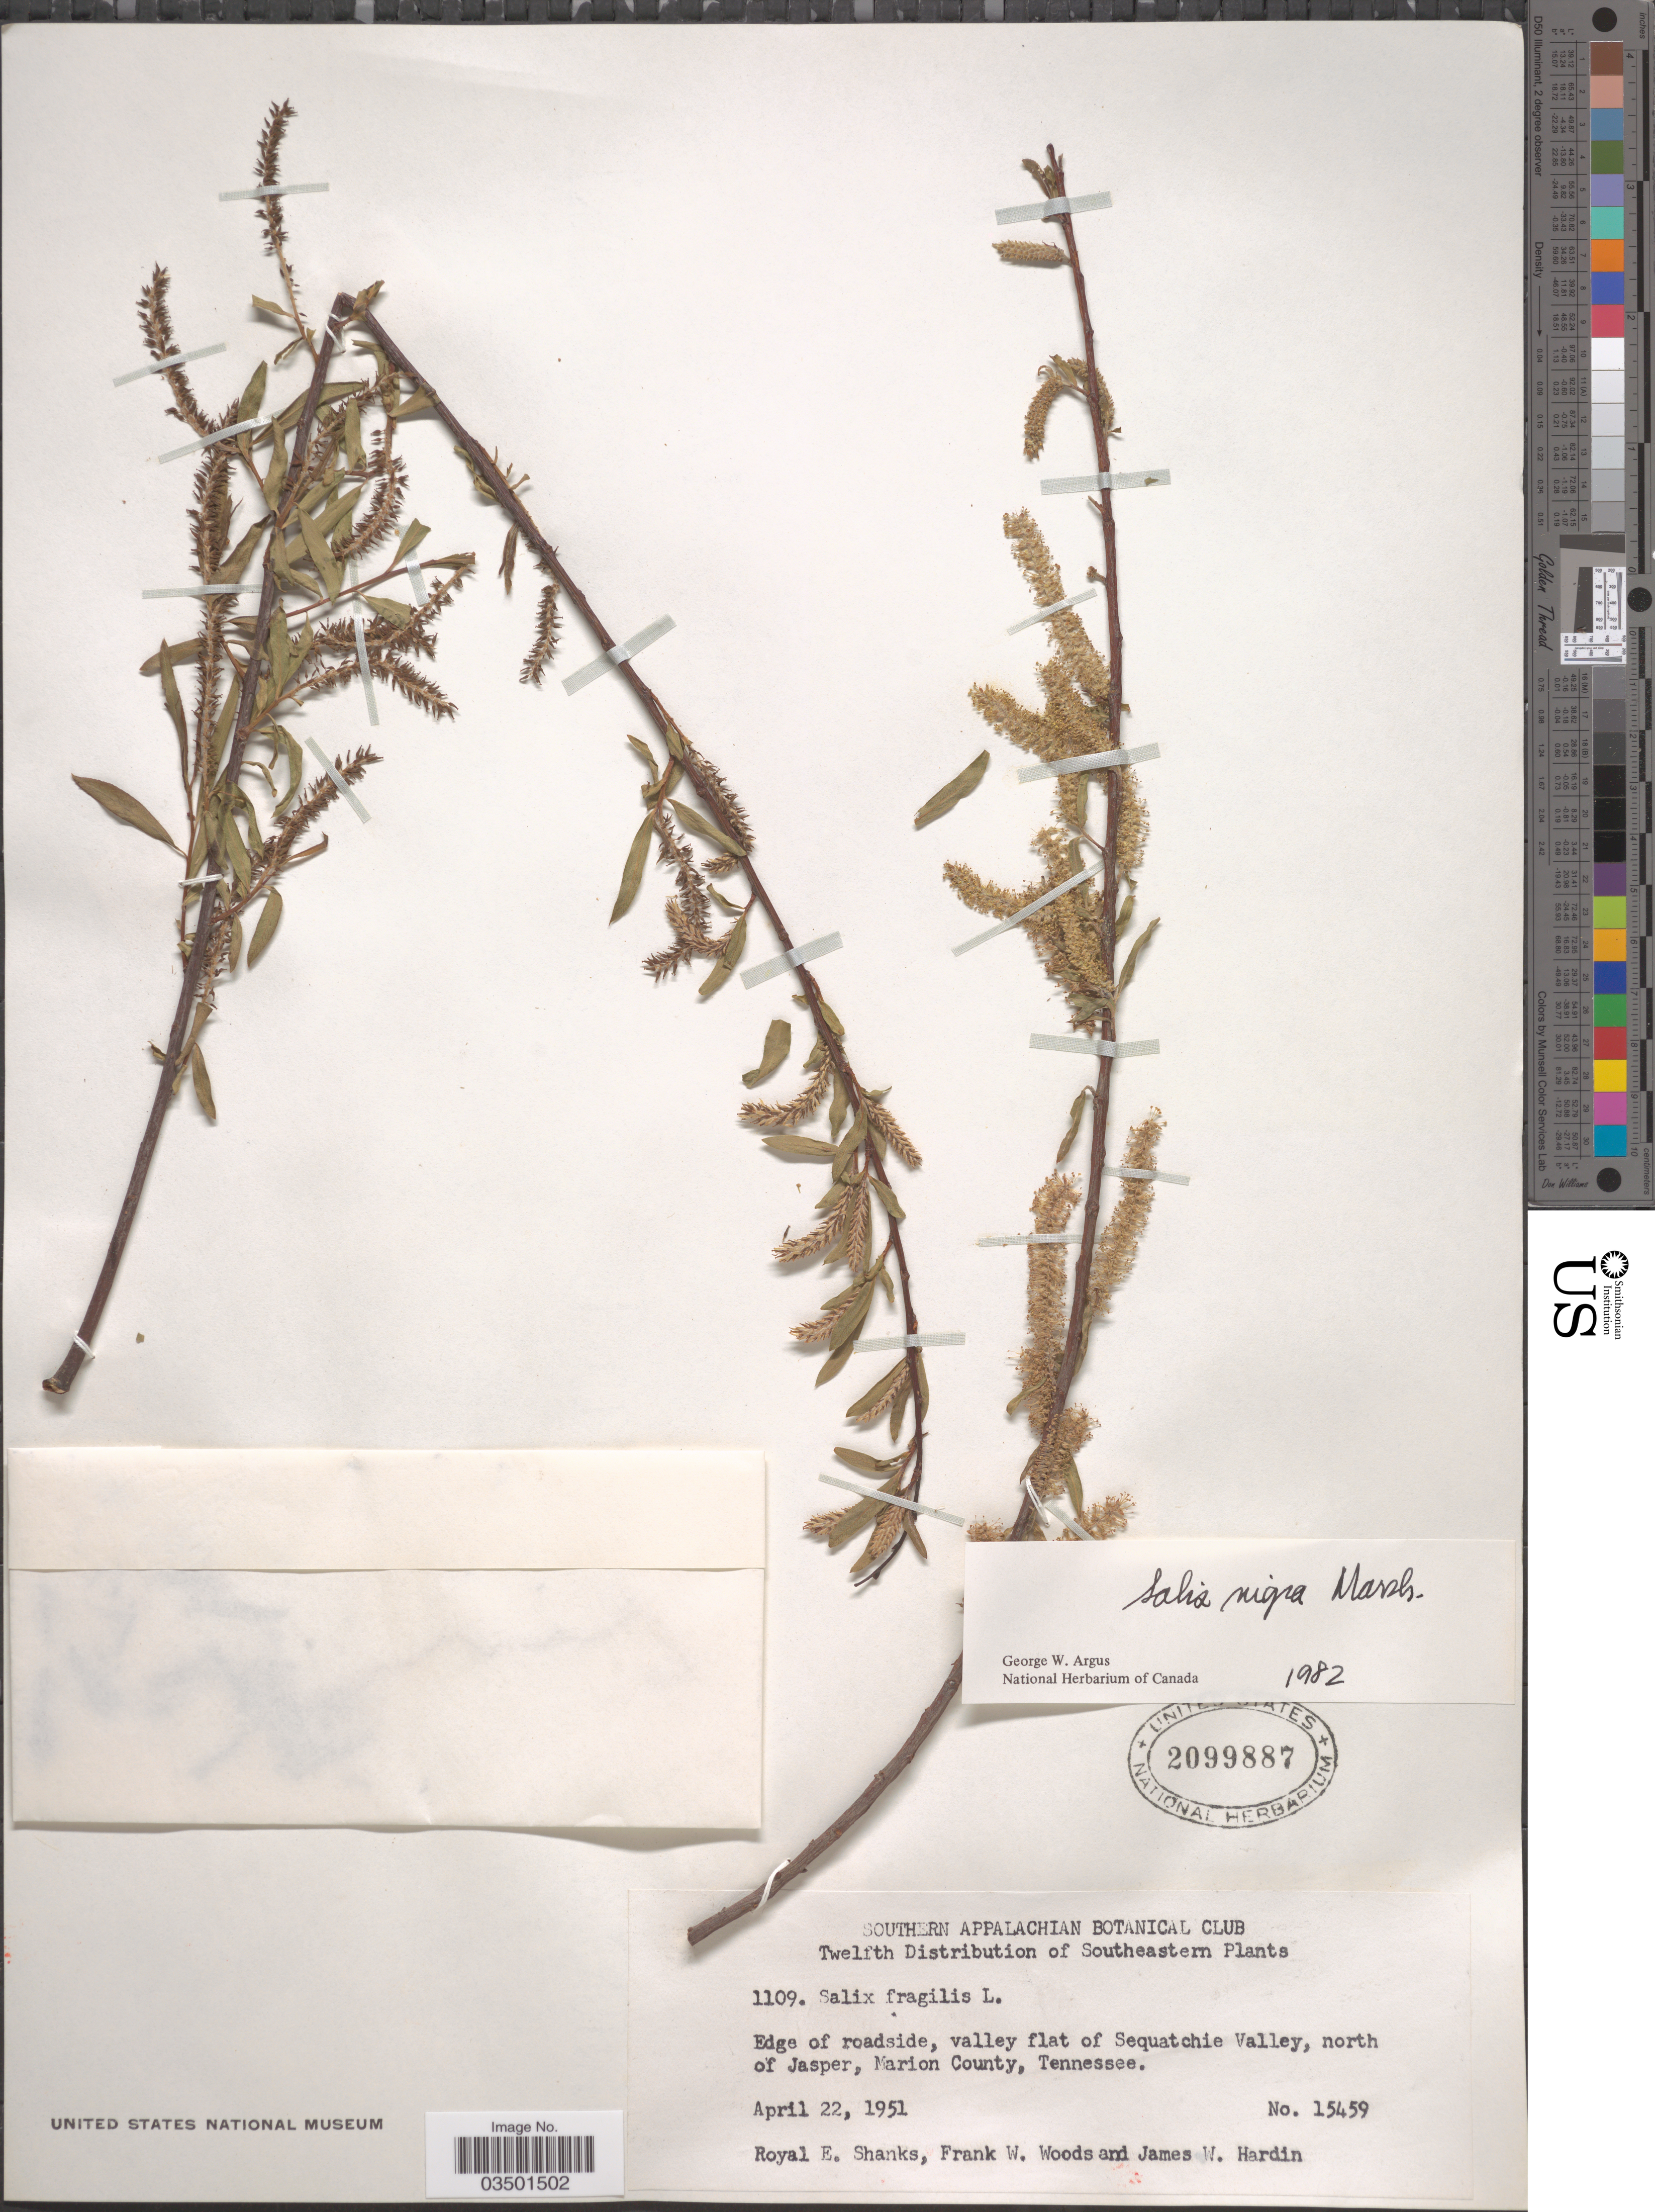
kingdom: Plantae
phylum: Tracheophyta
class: Magnoliopsida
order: Malpighiales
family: Salicaceae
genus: Salix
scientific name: Salix nigra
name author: Marshall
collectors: R. Shanks, F. Woods & J. W. Hardin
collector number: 15459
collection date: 1951-04-22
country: United States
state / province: Tennessee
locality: Southeastern. Edge of roadside, valley flat of Sequatchie Valley, north of Jasper, Marion County.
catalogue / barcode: US 2099887